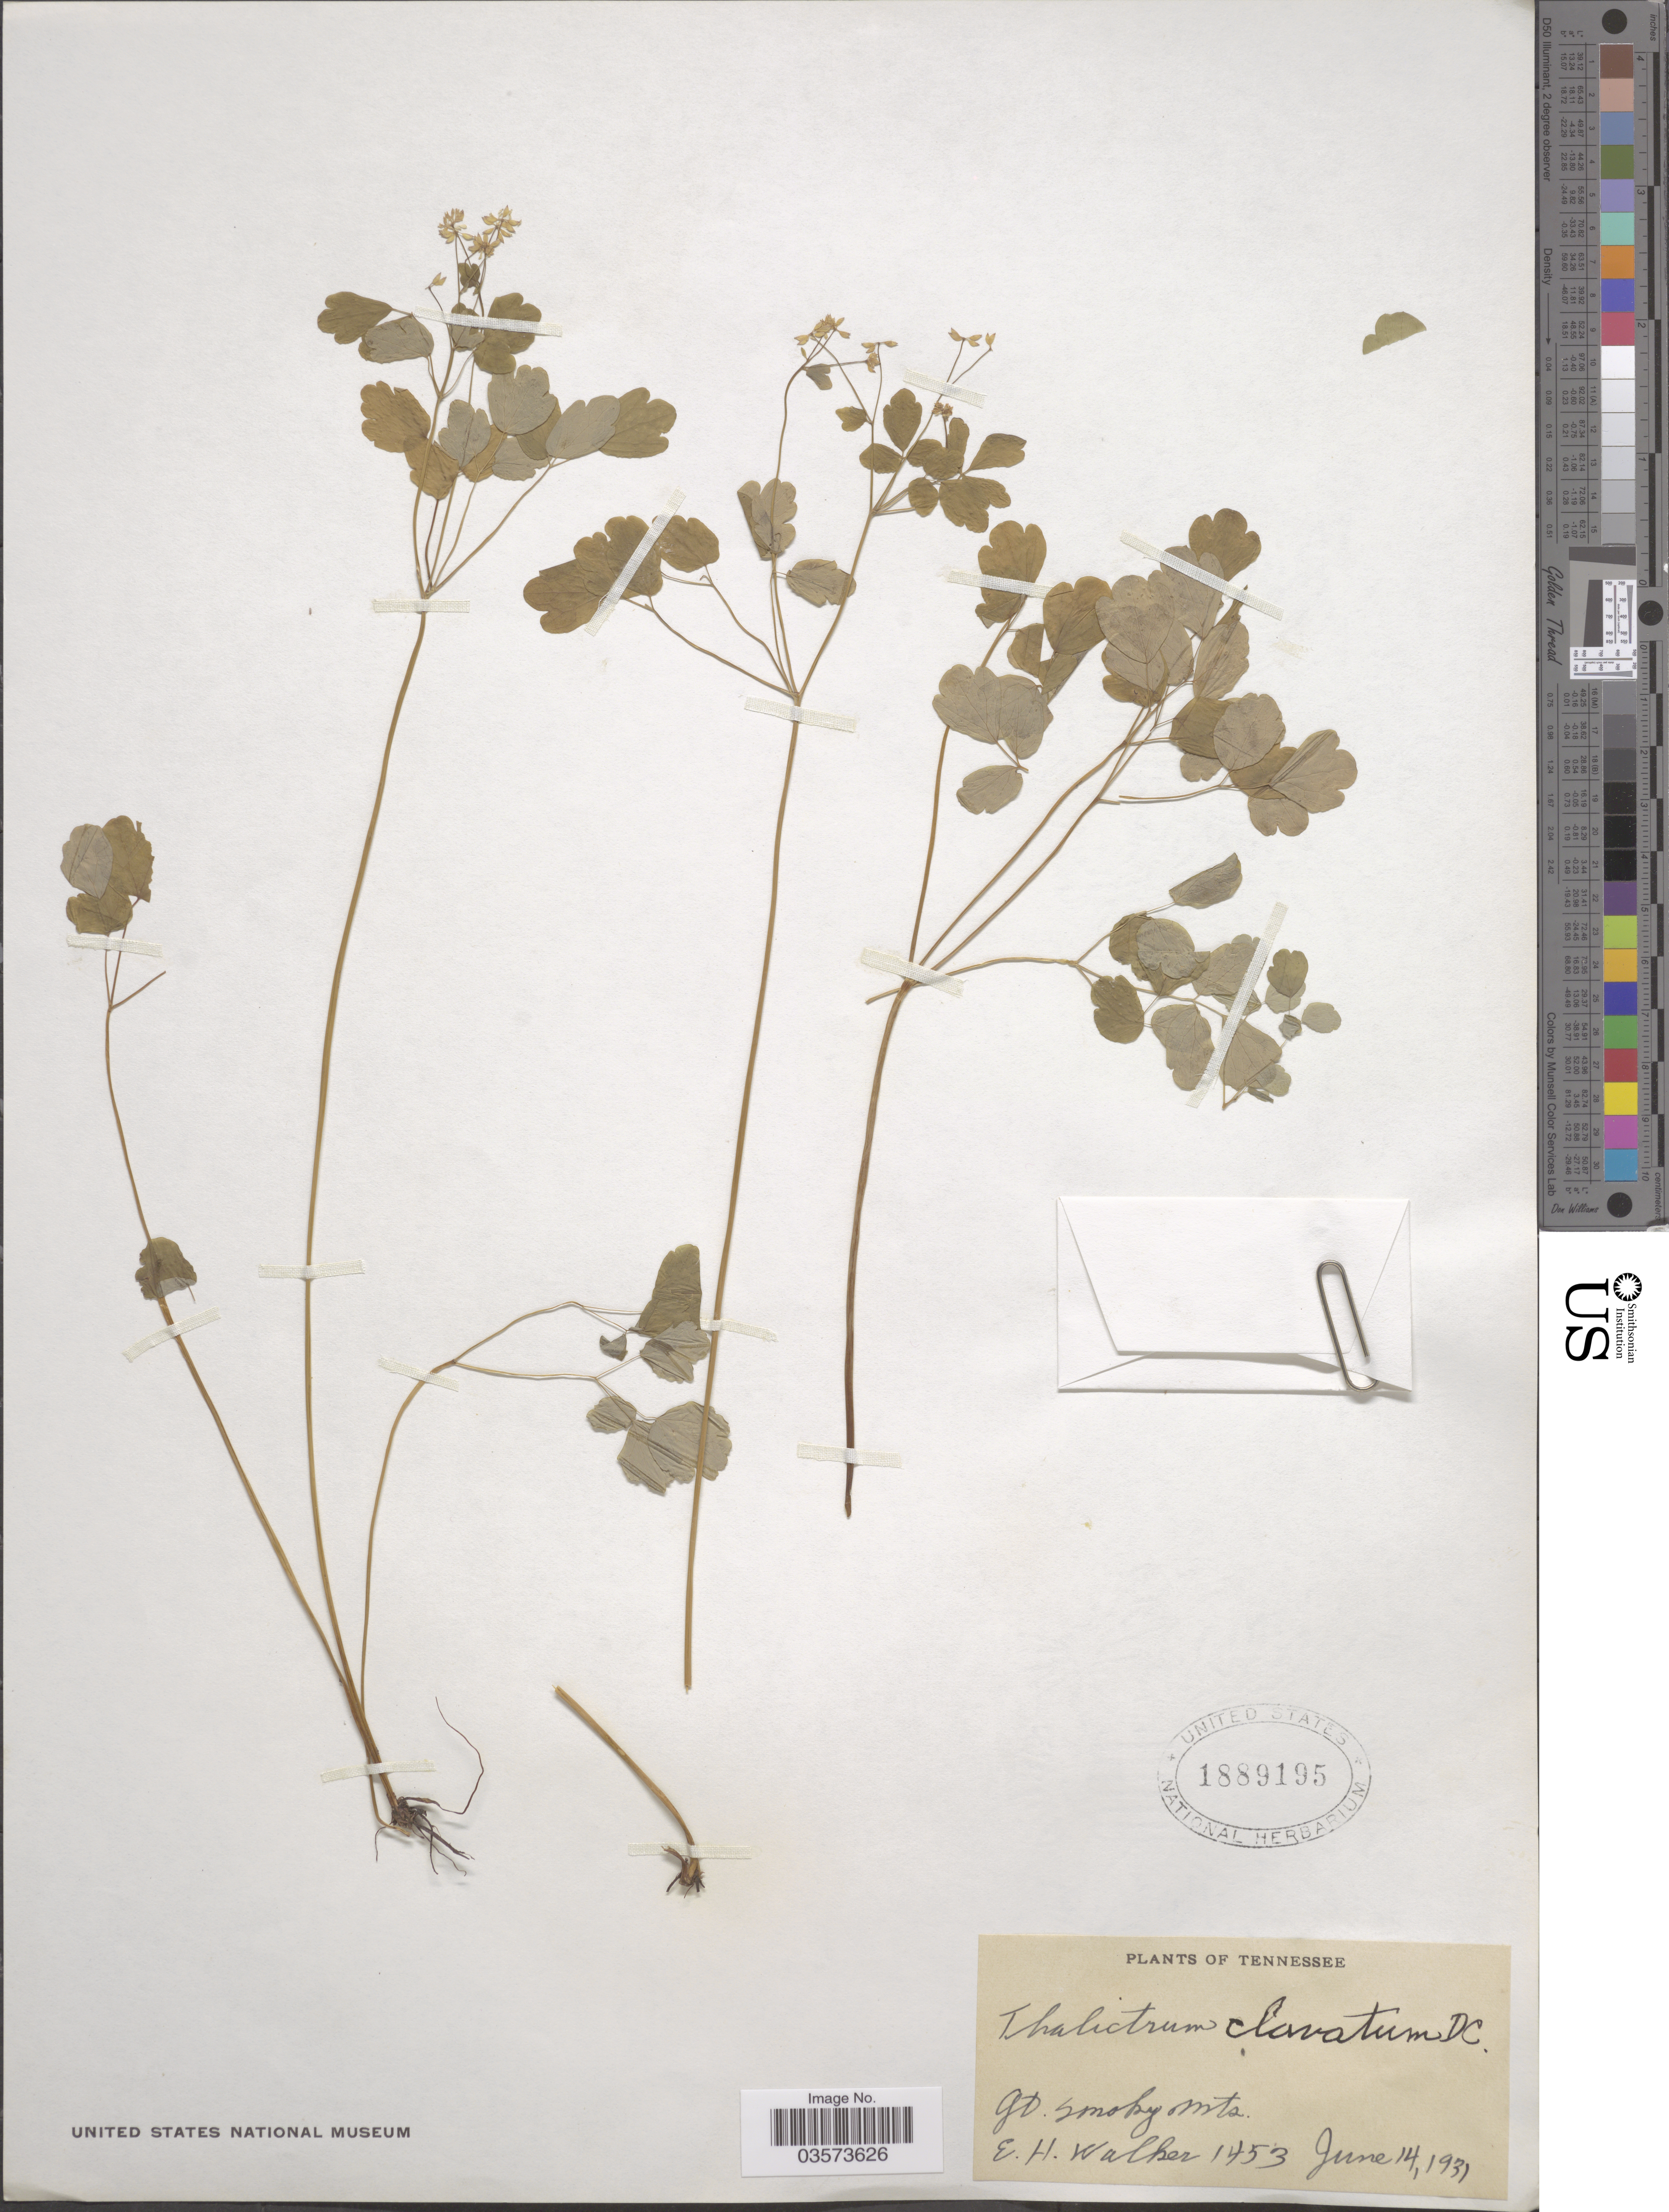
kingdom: Plantae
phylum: Tracheophyta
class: Magnoliopsida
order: Ranunculales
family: Ranunculaceae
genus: Thalictrum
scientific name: Thalictrum clavatum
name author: DC.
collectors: E. H. Walker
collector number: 1453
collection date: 1931-06-14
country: United States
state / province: Tennessee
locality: Gt. Smoky Mts.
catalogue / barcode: US 1889195